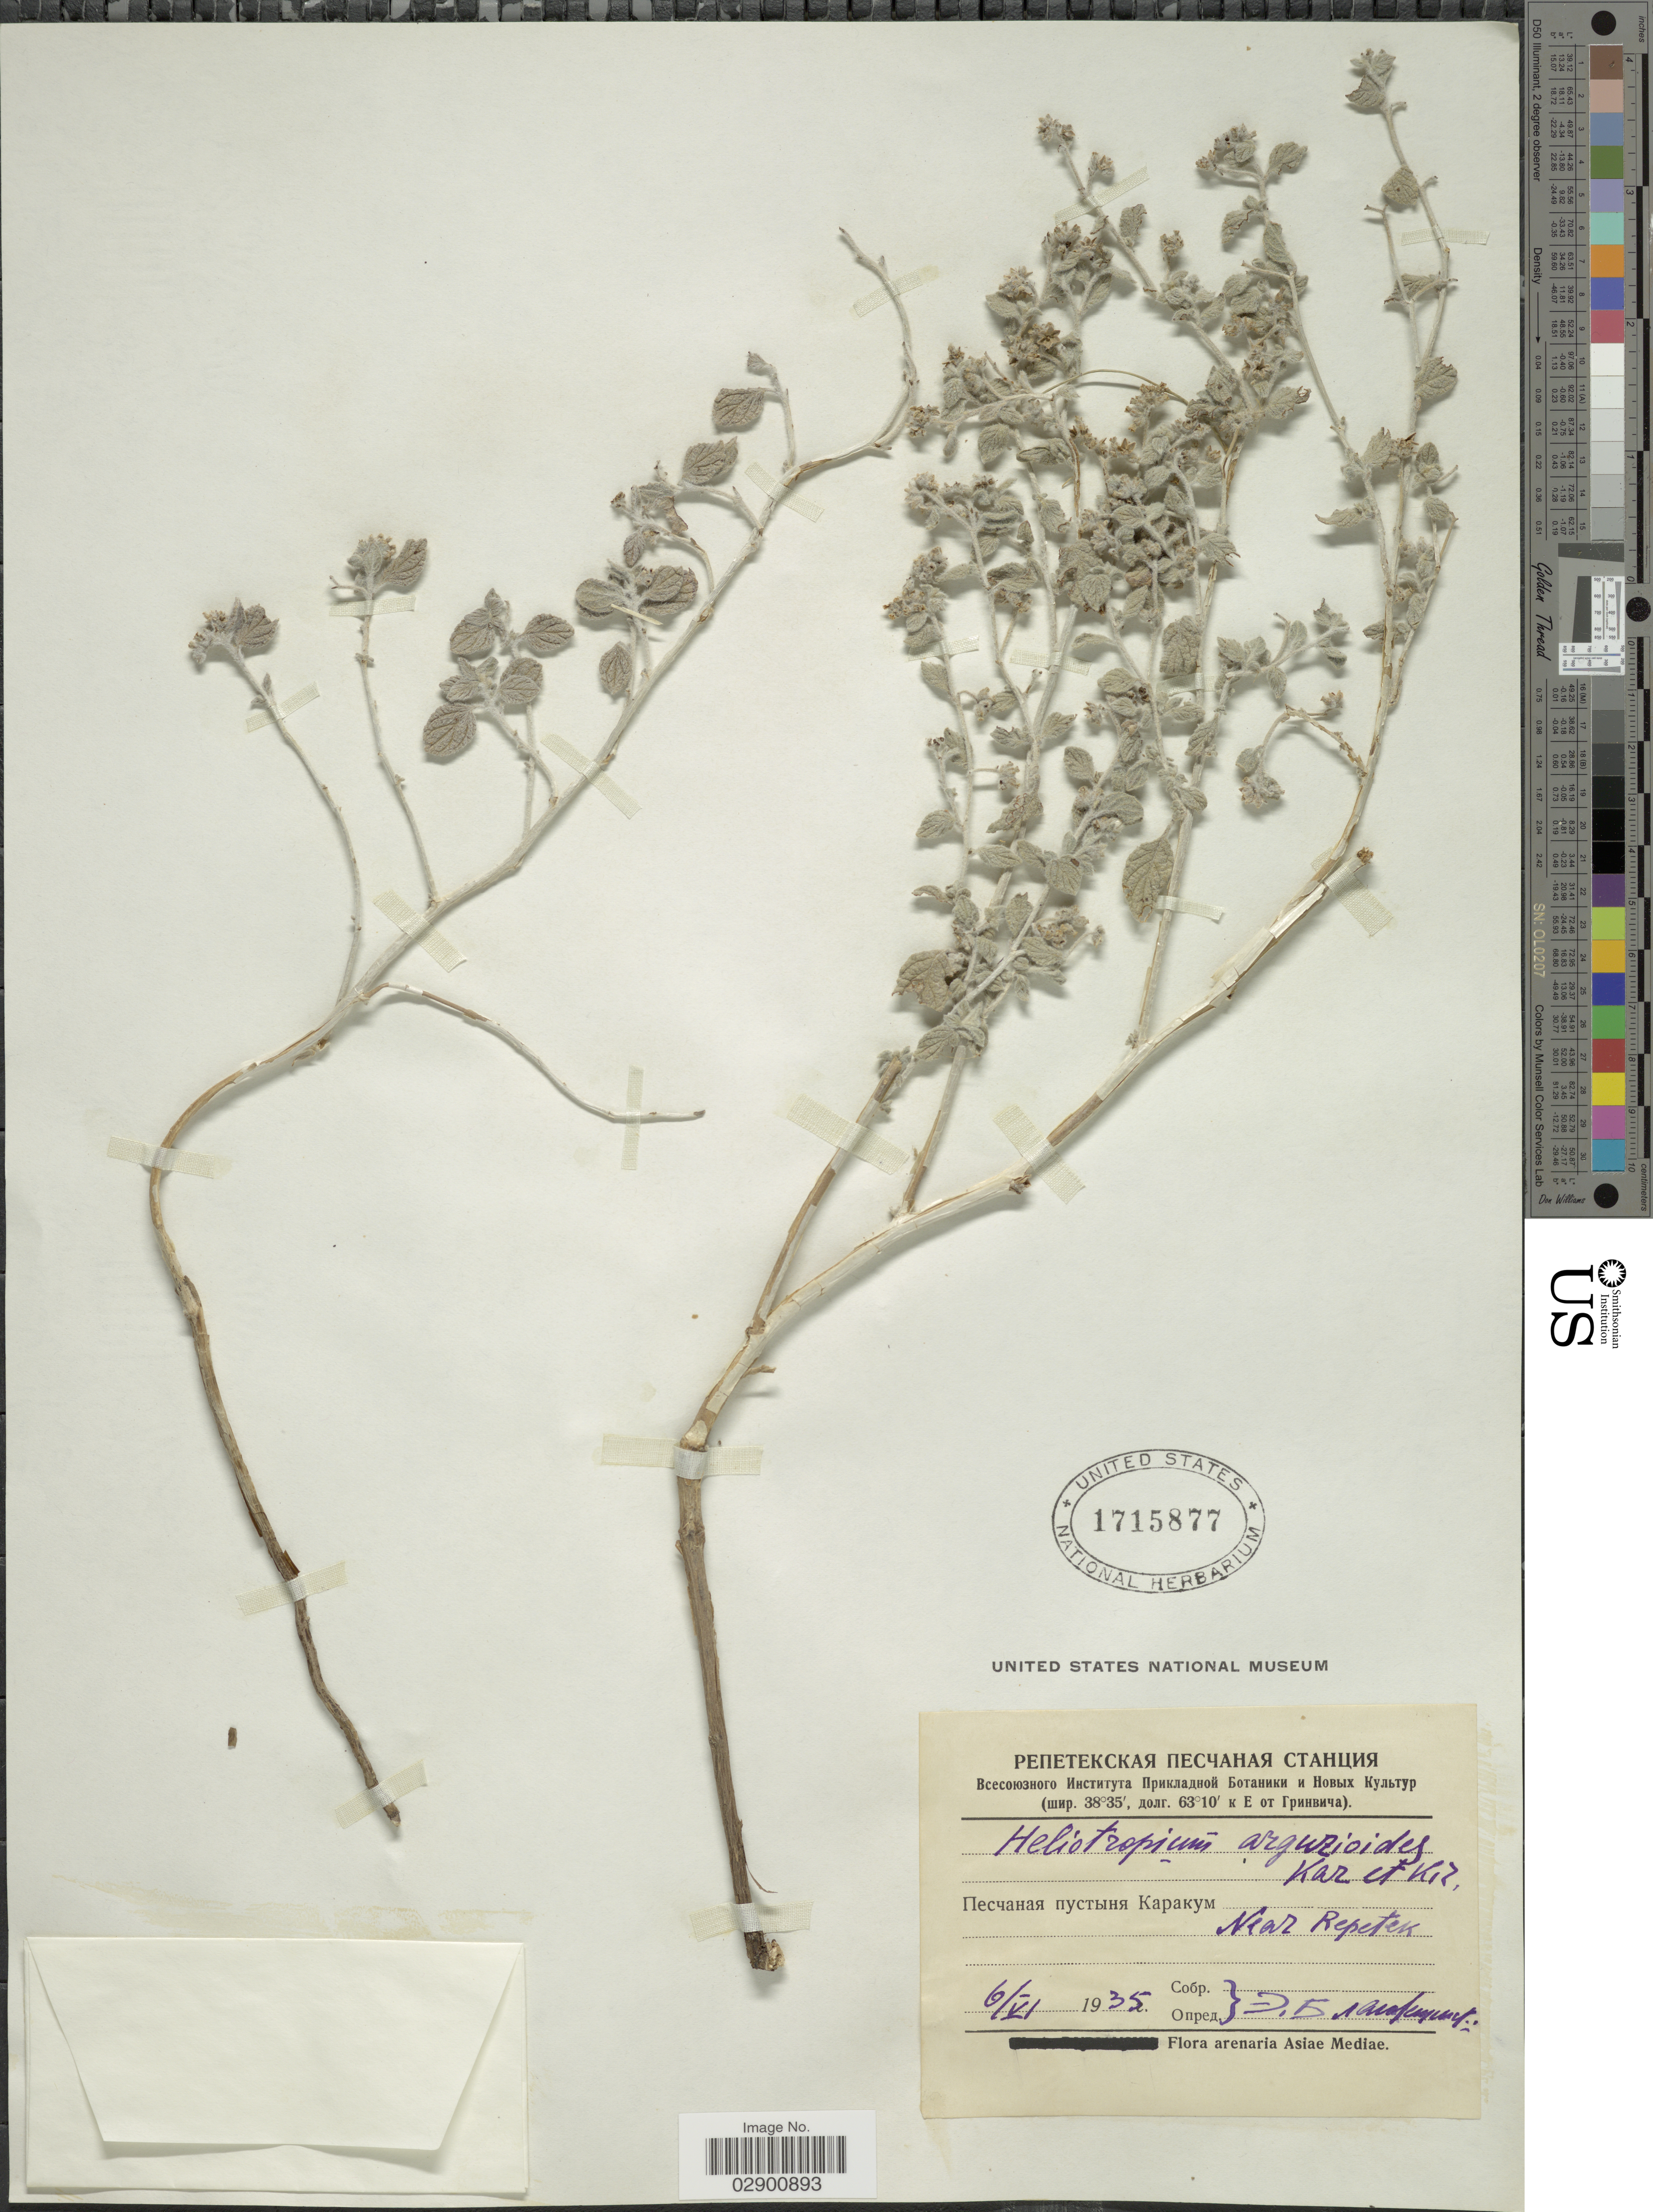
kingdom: Plantae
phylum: Tracheophyta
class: Magnoliopsida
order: Boraginales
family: Heliotropiaceae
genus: Heliotropium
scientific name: Heliotropium arguzioides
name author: Kar. & Kir.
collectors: E. Blagovechensky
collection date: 1935-06-06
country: Turkmenistan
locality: Karakum Desert, Near Repetek.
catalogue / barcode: US 1715877